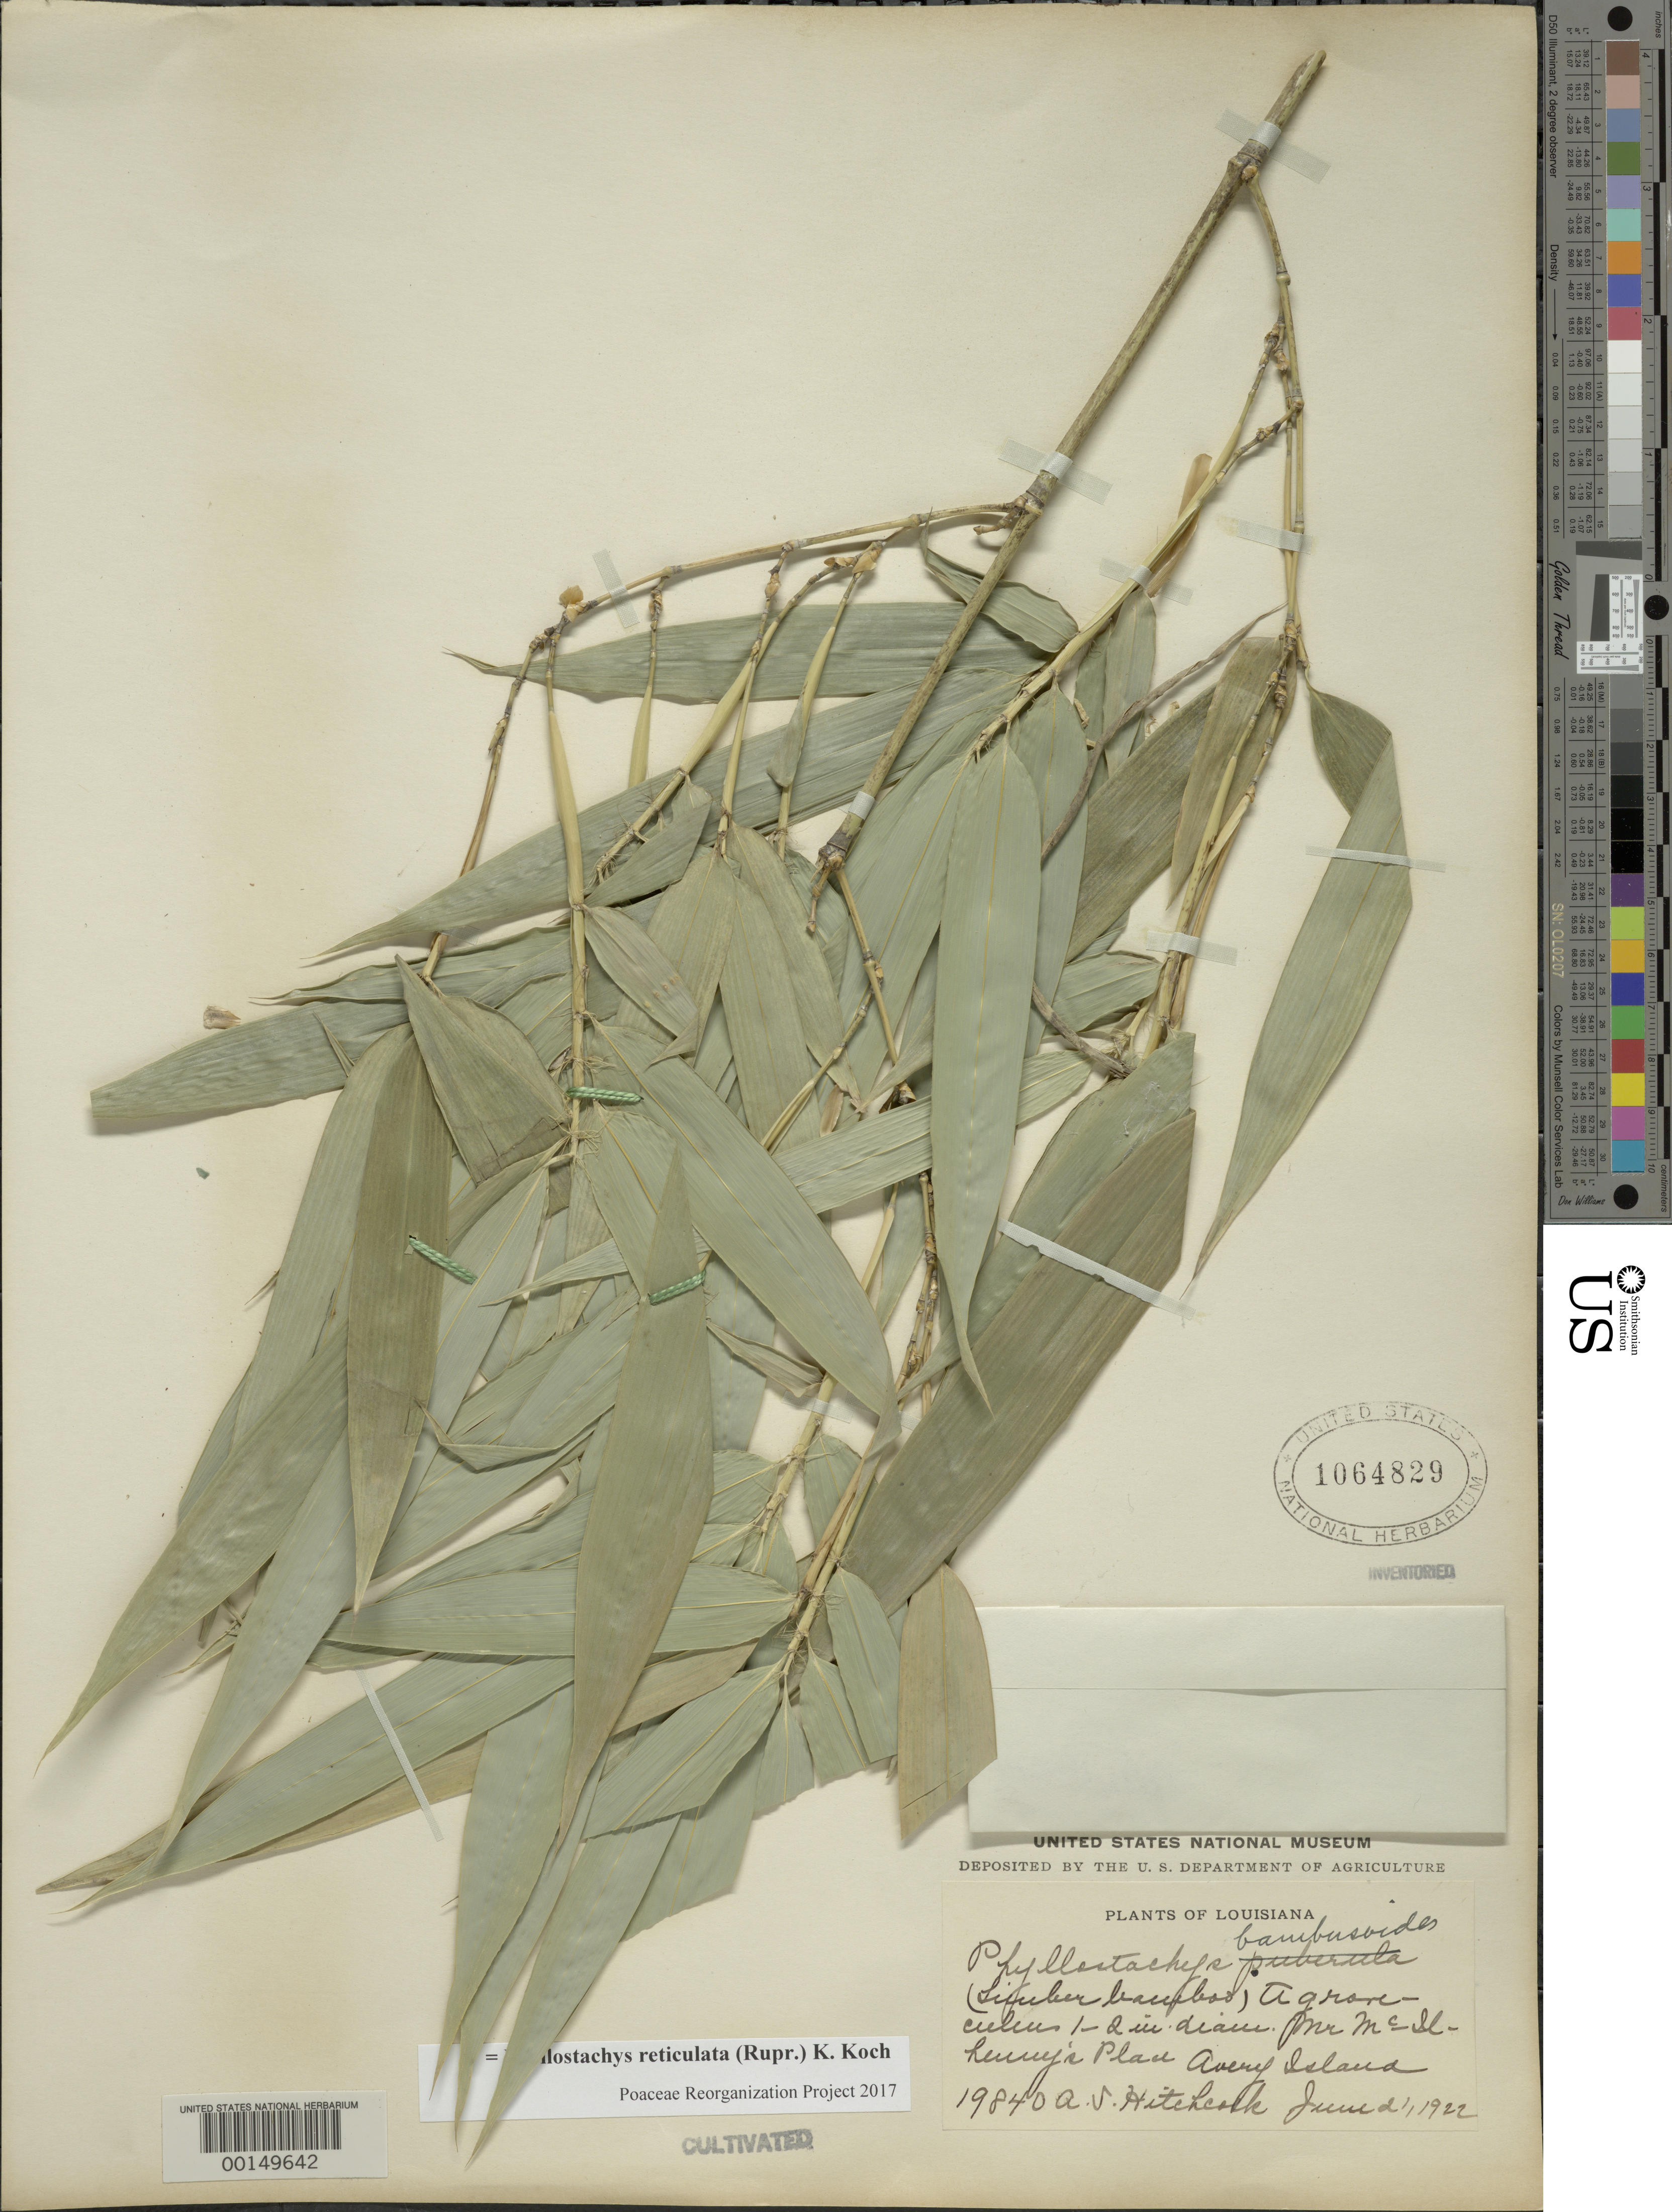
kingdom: Plantae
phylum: Tracheophyta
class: Liliopsida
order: Poales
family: Poaceae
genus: Phyllostachys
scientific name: Phyllostachys reticulata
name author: (Rupr.) K. Koch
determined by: Poaceae Reorganization Project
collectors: A. S. Hitchcock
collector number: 19840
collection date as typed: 21 Jun 1922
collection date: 1922-06-21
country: United States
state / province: Louisiana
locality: Avery island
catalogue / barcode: US 1064829